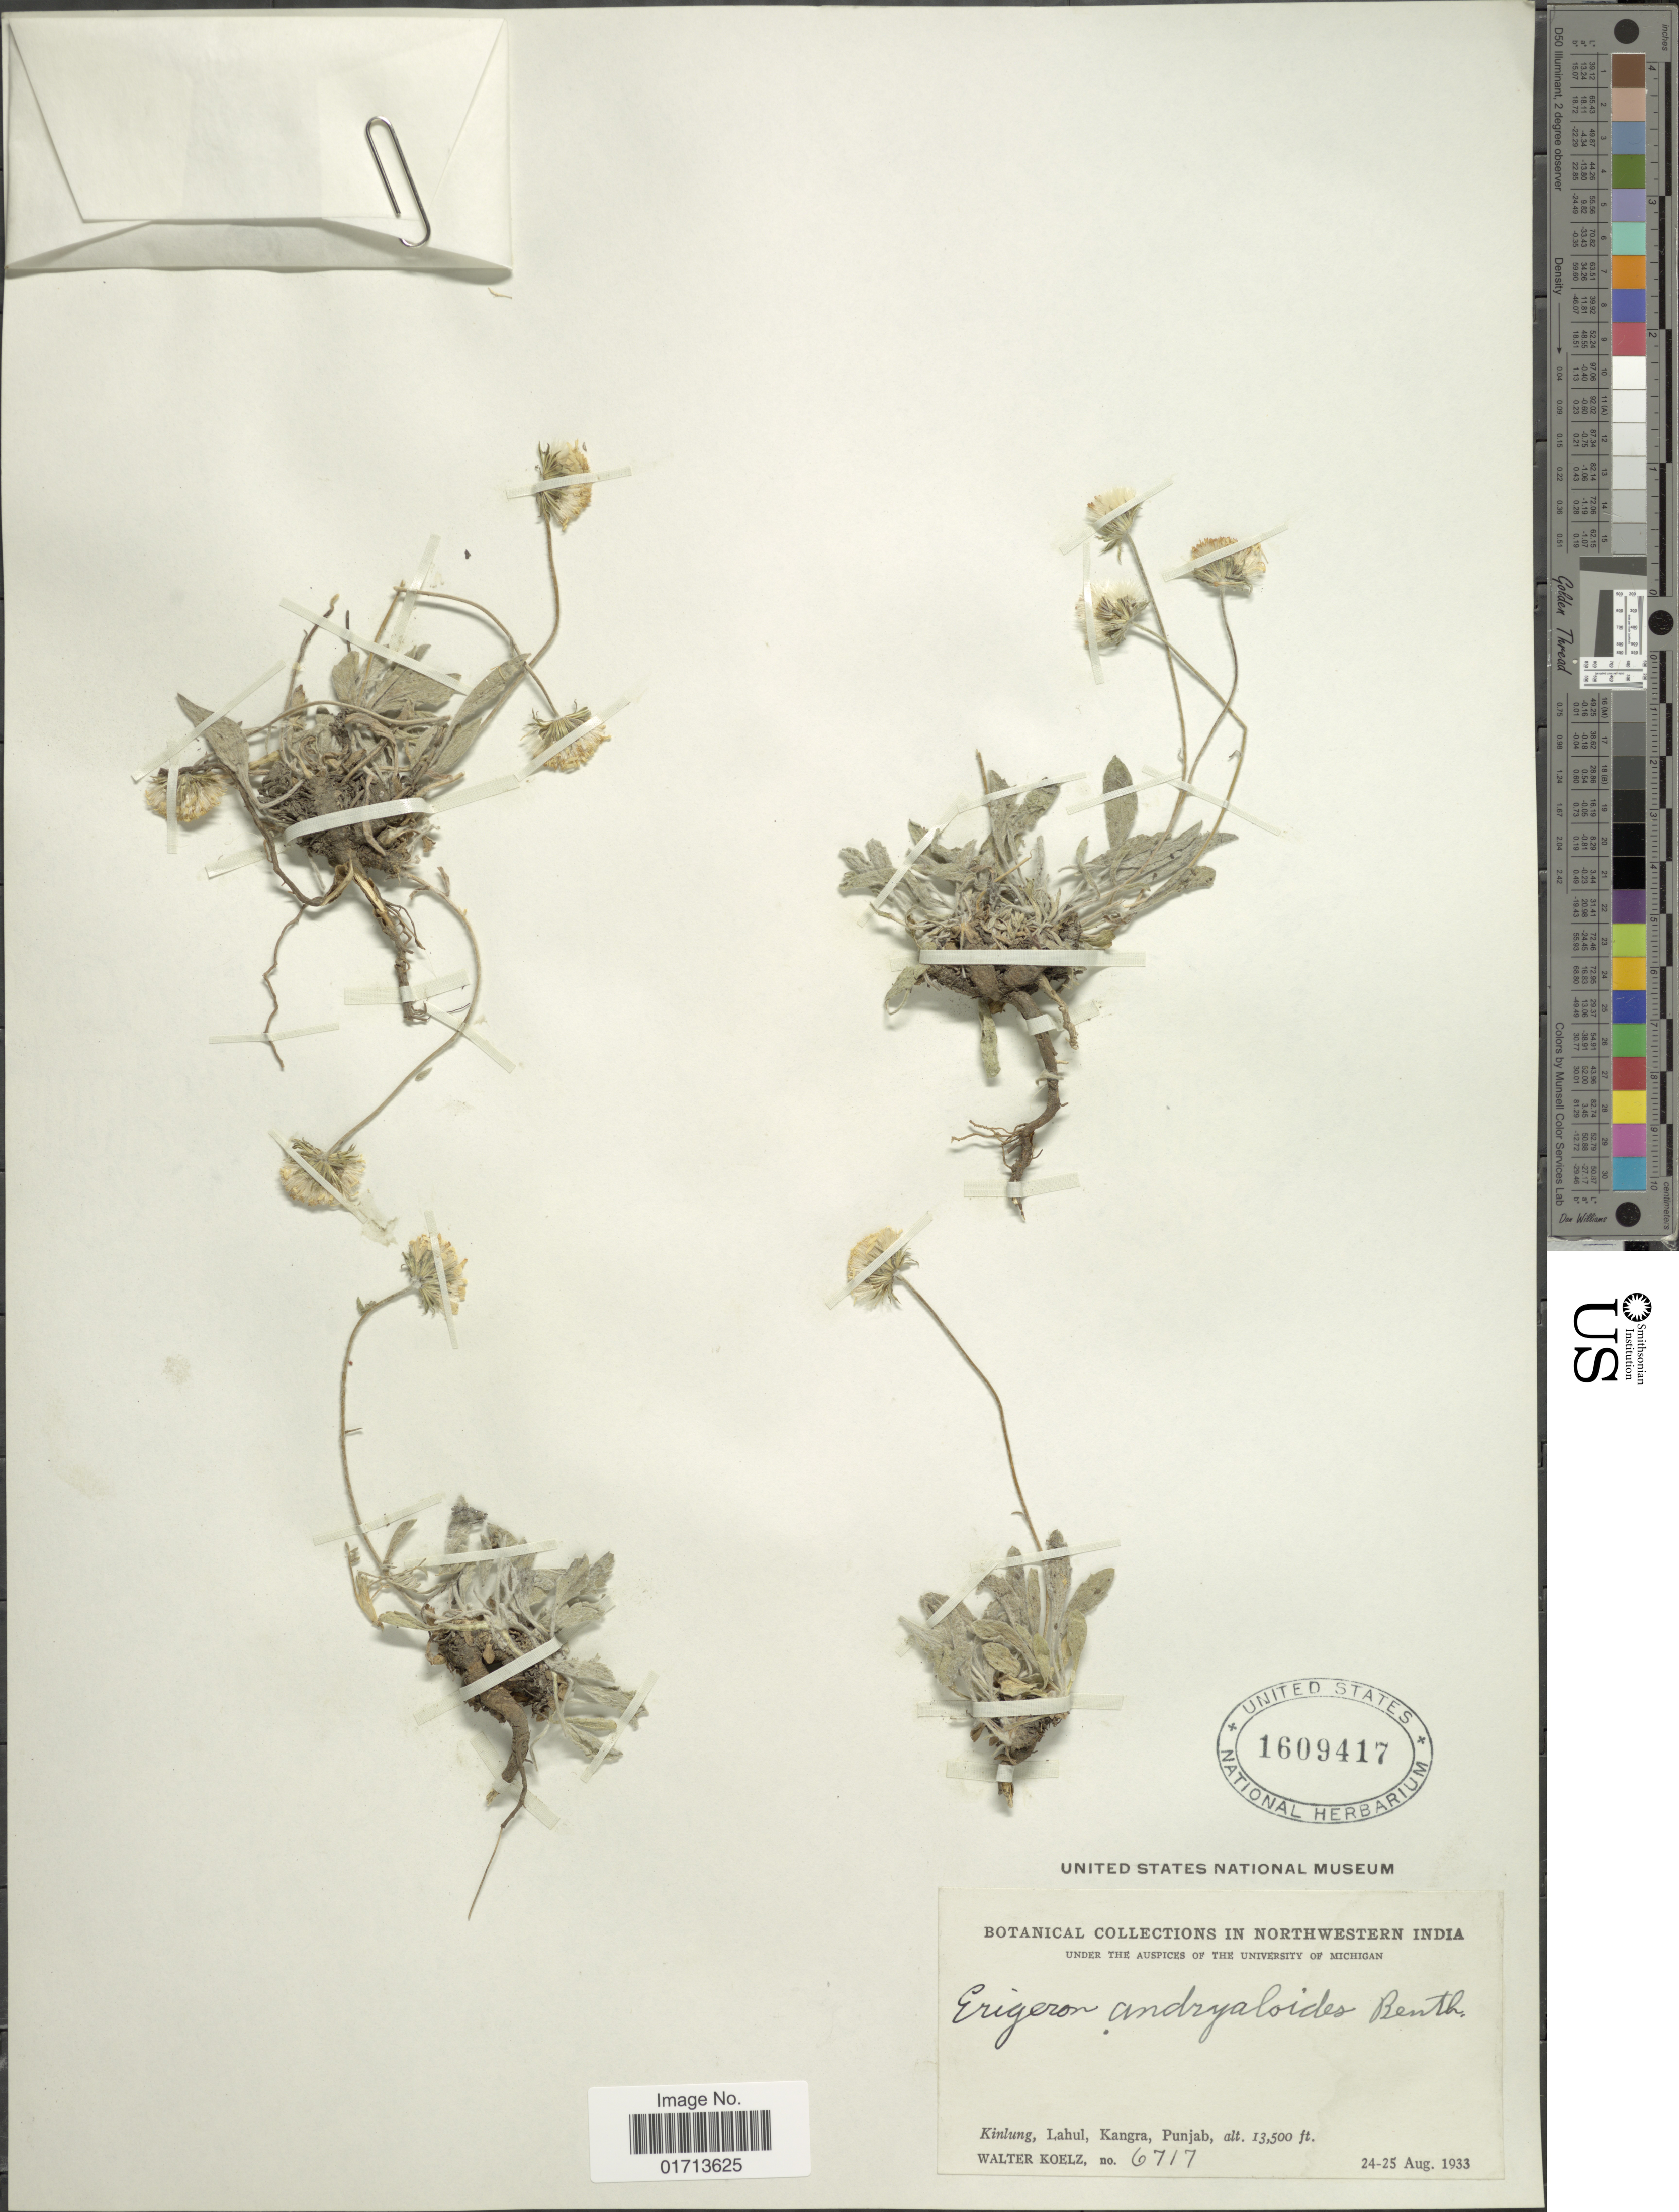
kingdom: Plantae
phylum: Tracheophyta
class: Magnoliopsida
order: Asterales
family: Asteraceae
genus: Psychrogeton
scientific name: Psychrogeton andryaloides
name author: (DC.) Novopokr. ex Krasch.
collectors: W. N. Koelz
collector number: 6717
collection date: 1933-08-24/1933-08-25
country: India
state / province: Himachal Pradesh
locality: Northwestern India, Kinlung, Lahul, Kangra, Punjab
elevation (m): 4115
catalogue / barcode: US 1609417